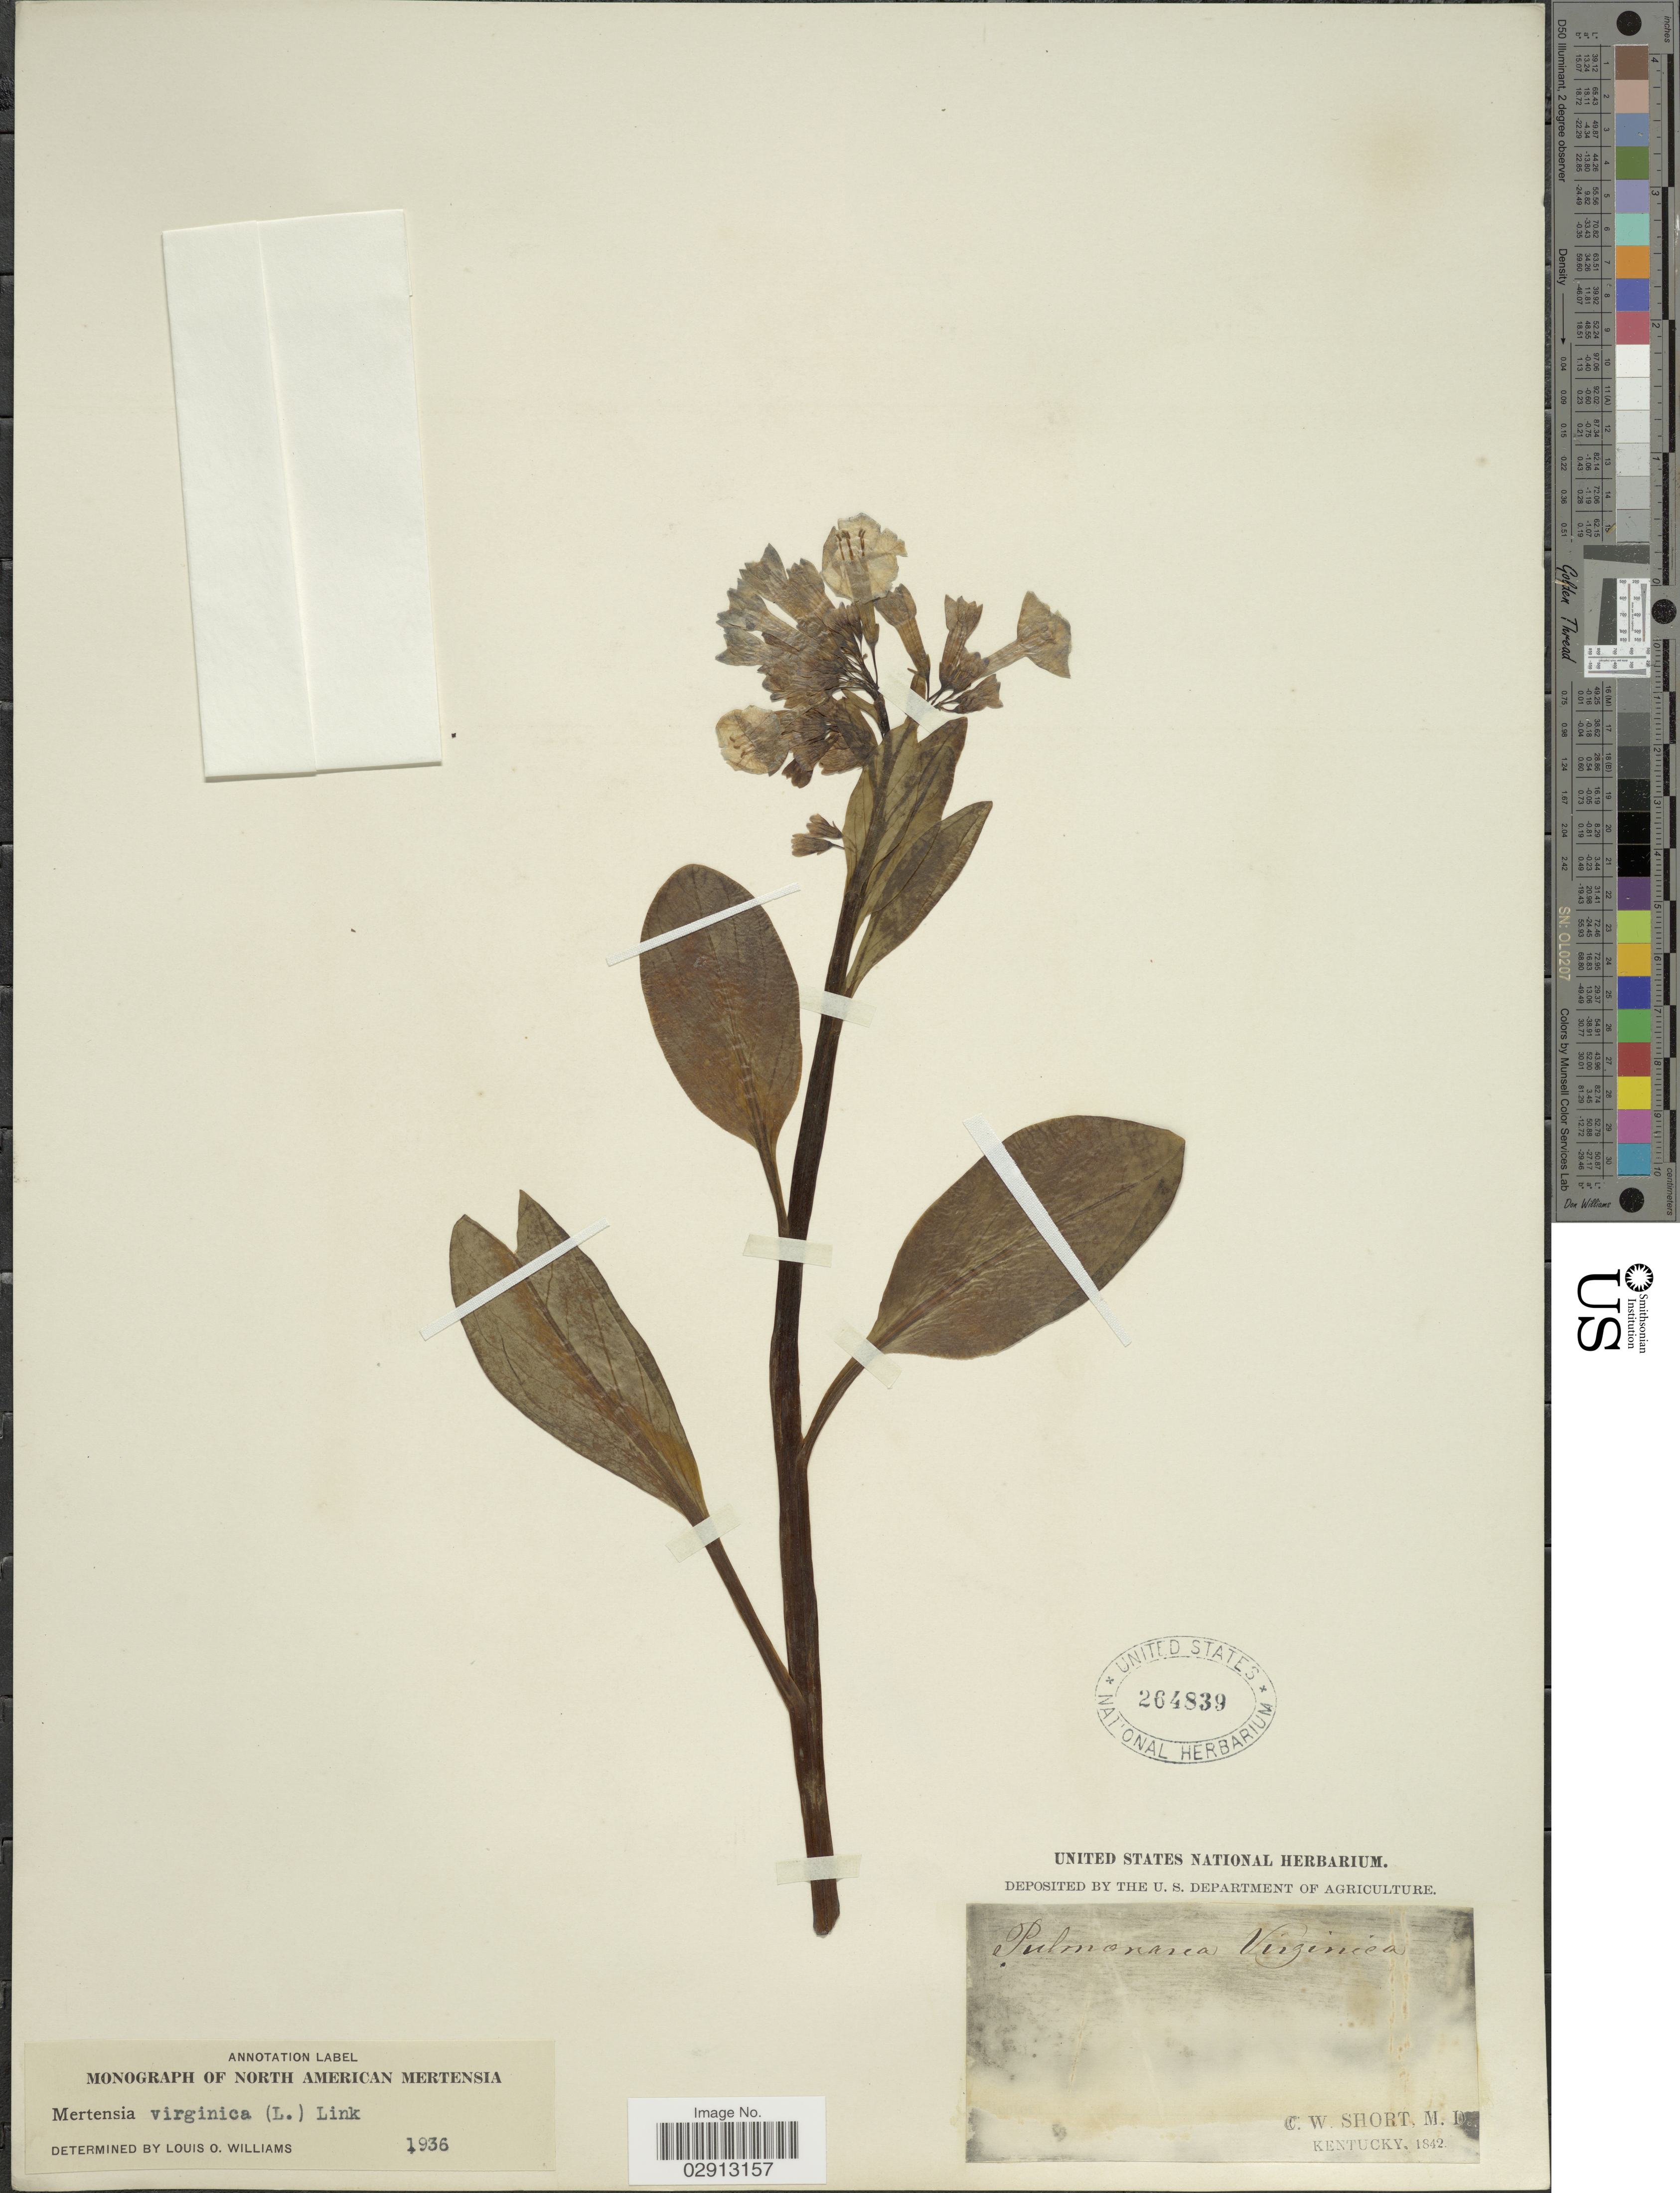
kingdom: Plantae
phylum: Tracheophyta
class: Magnoliopsida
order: Boraginales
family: Boraginaceae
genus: Mertensia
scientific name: Mertensia virginica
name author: (L.) Pers. ex Link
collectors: C. W. Short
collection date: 1842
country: United States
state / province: Kentucky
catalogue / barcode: US 264839